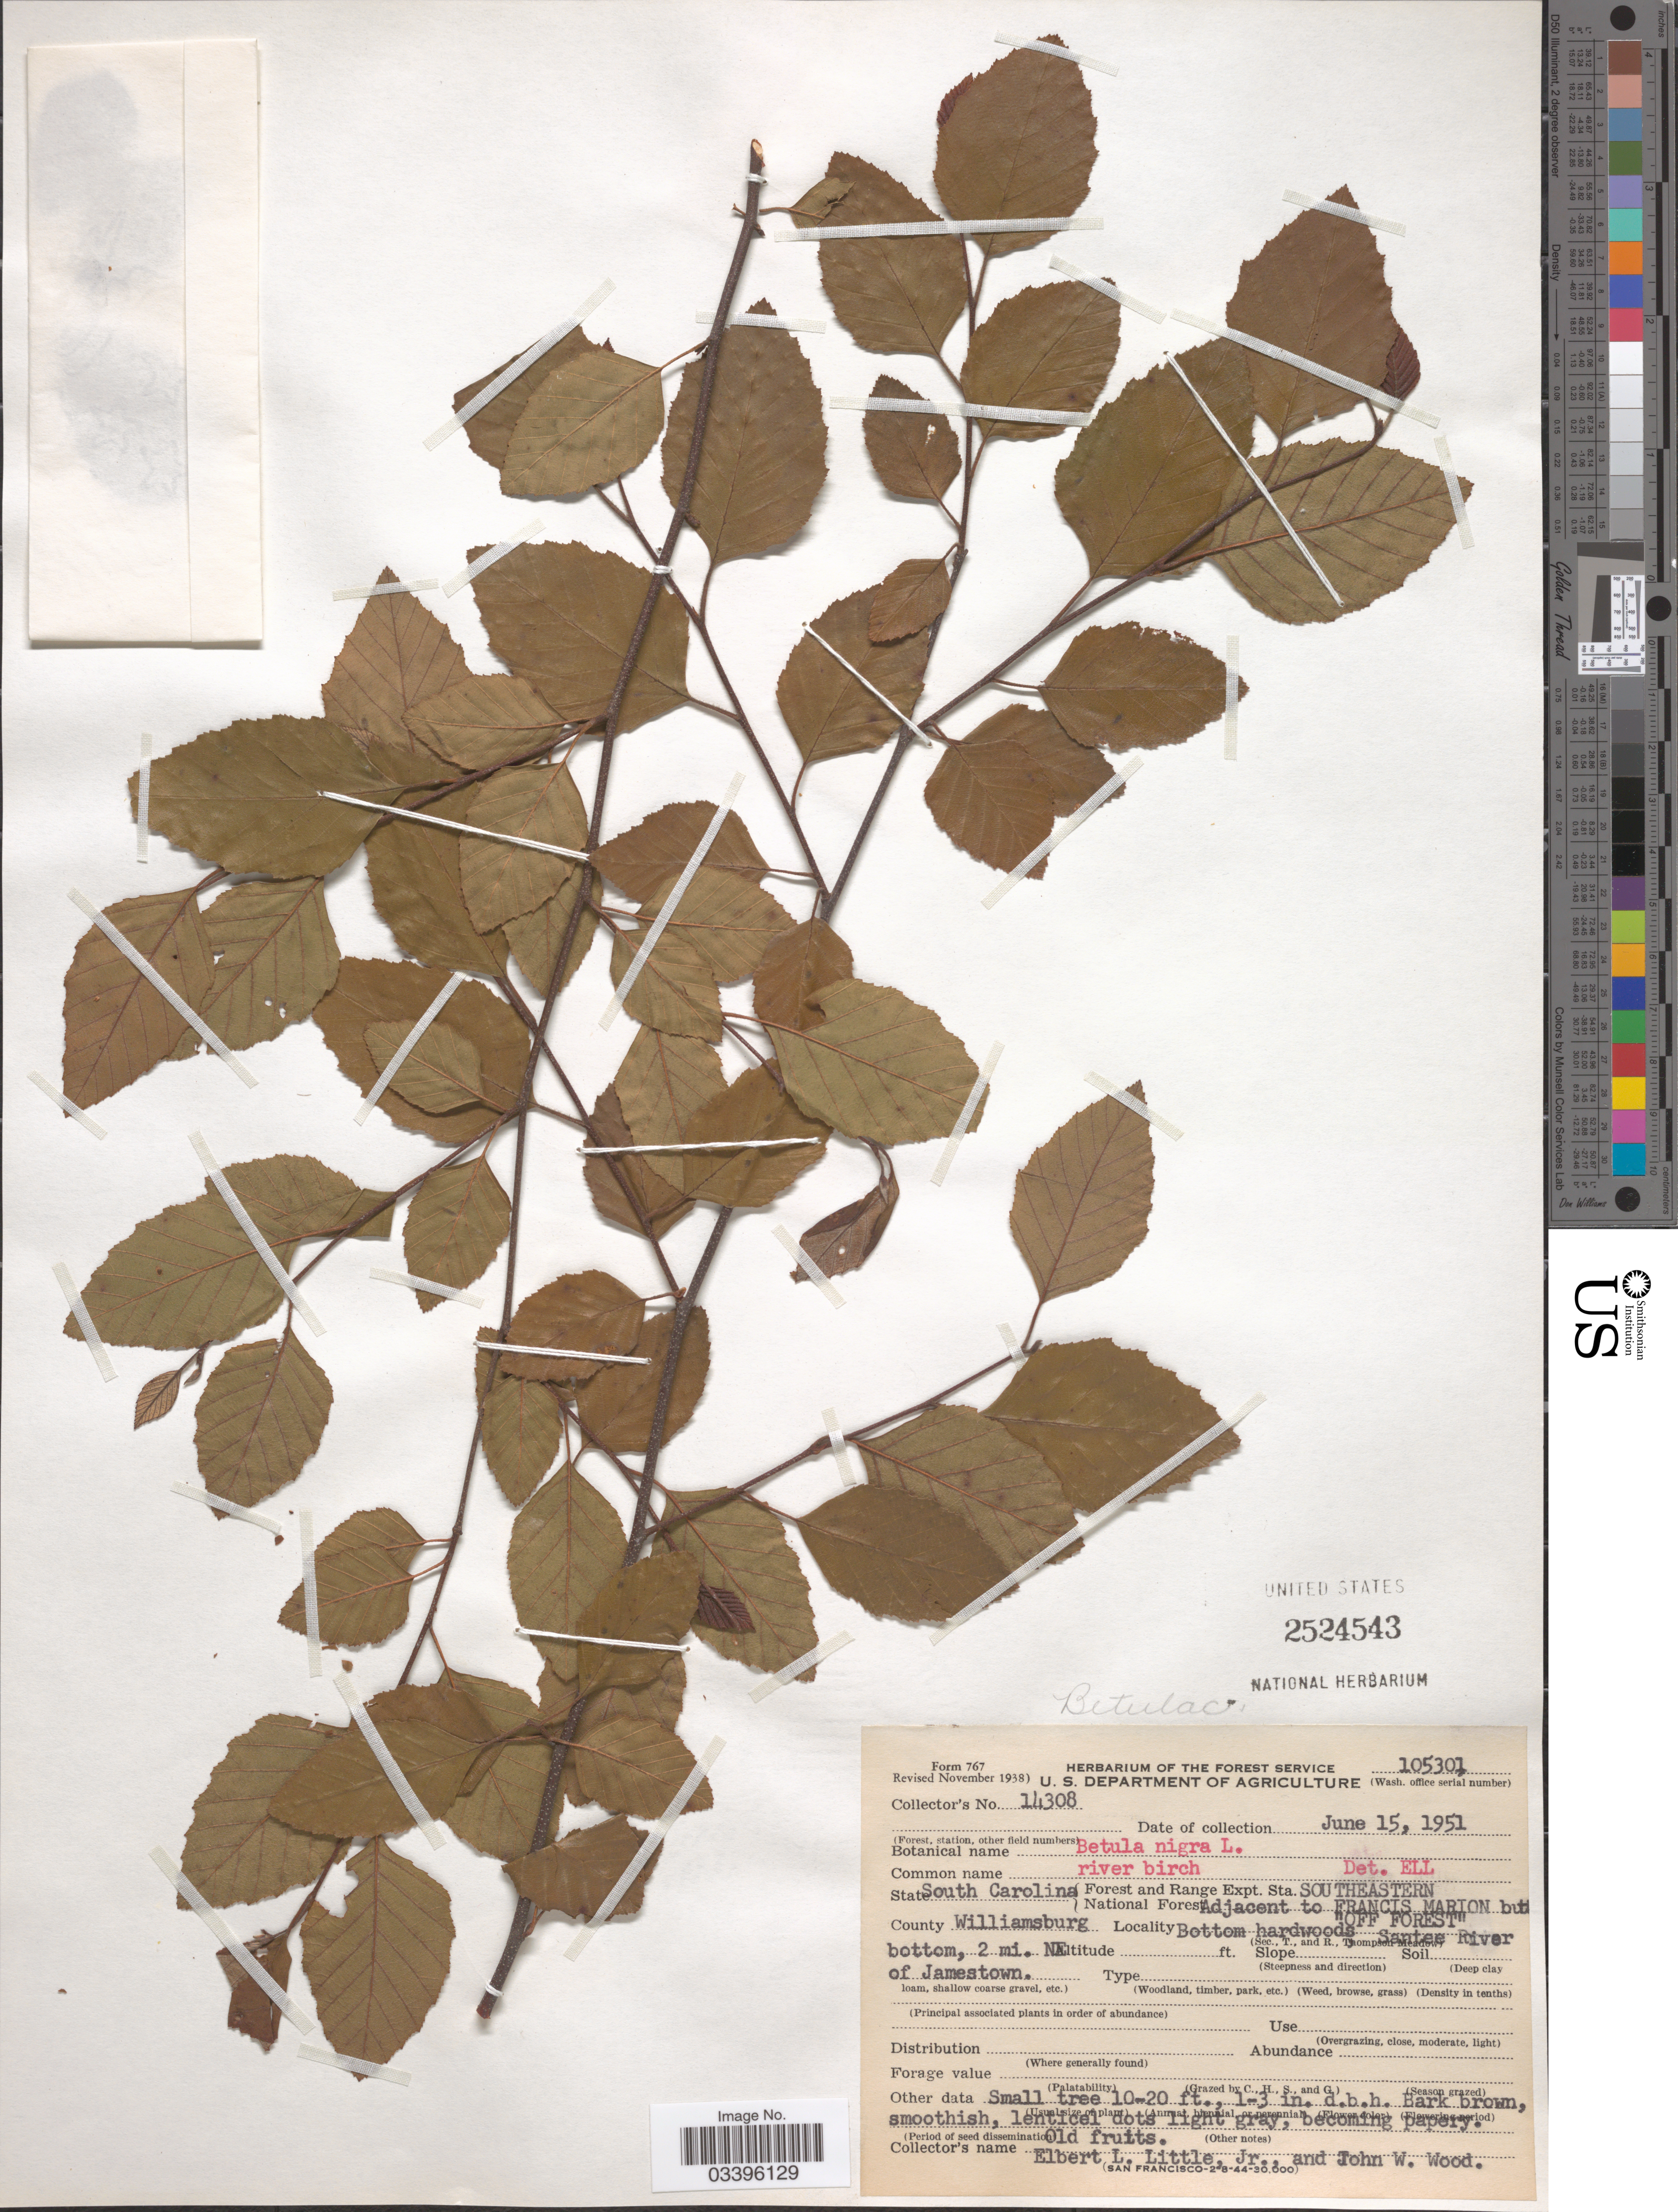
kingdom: Plantae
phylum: Tracheophyta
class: Magnoliopsida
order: Fagales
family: Betulaceae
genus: Betula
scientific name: Betula nigra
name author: L.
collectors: E. L. Little & J. Wood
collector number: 14308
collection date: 1951-06-15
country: United States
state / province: South Carolina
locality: Forest and Range Expt. Sta. Southeastern. National Forest Adjacent to Francis Marion but "Off Forest", County Williamsburg. Bottom hardwoods Santee River bottom, 2 mi. NE of Jamestown.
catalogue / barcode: US 2524543